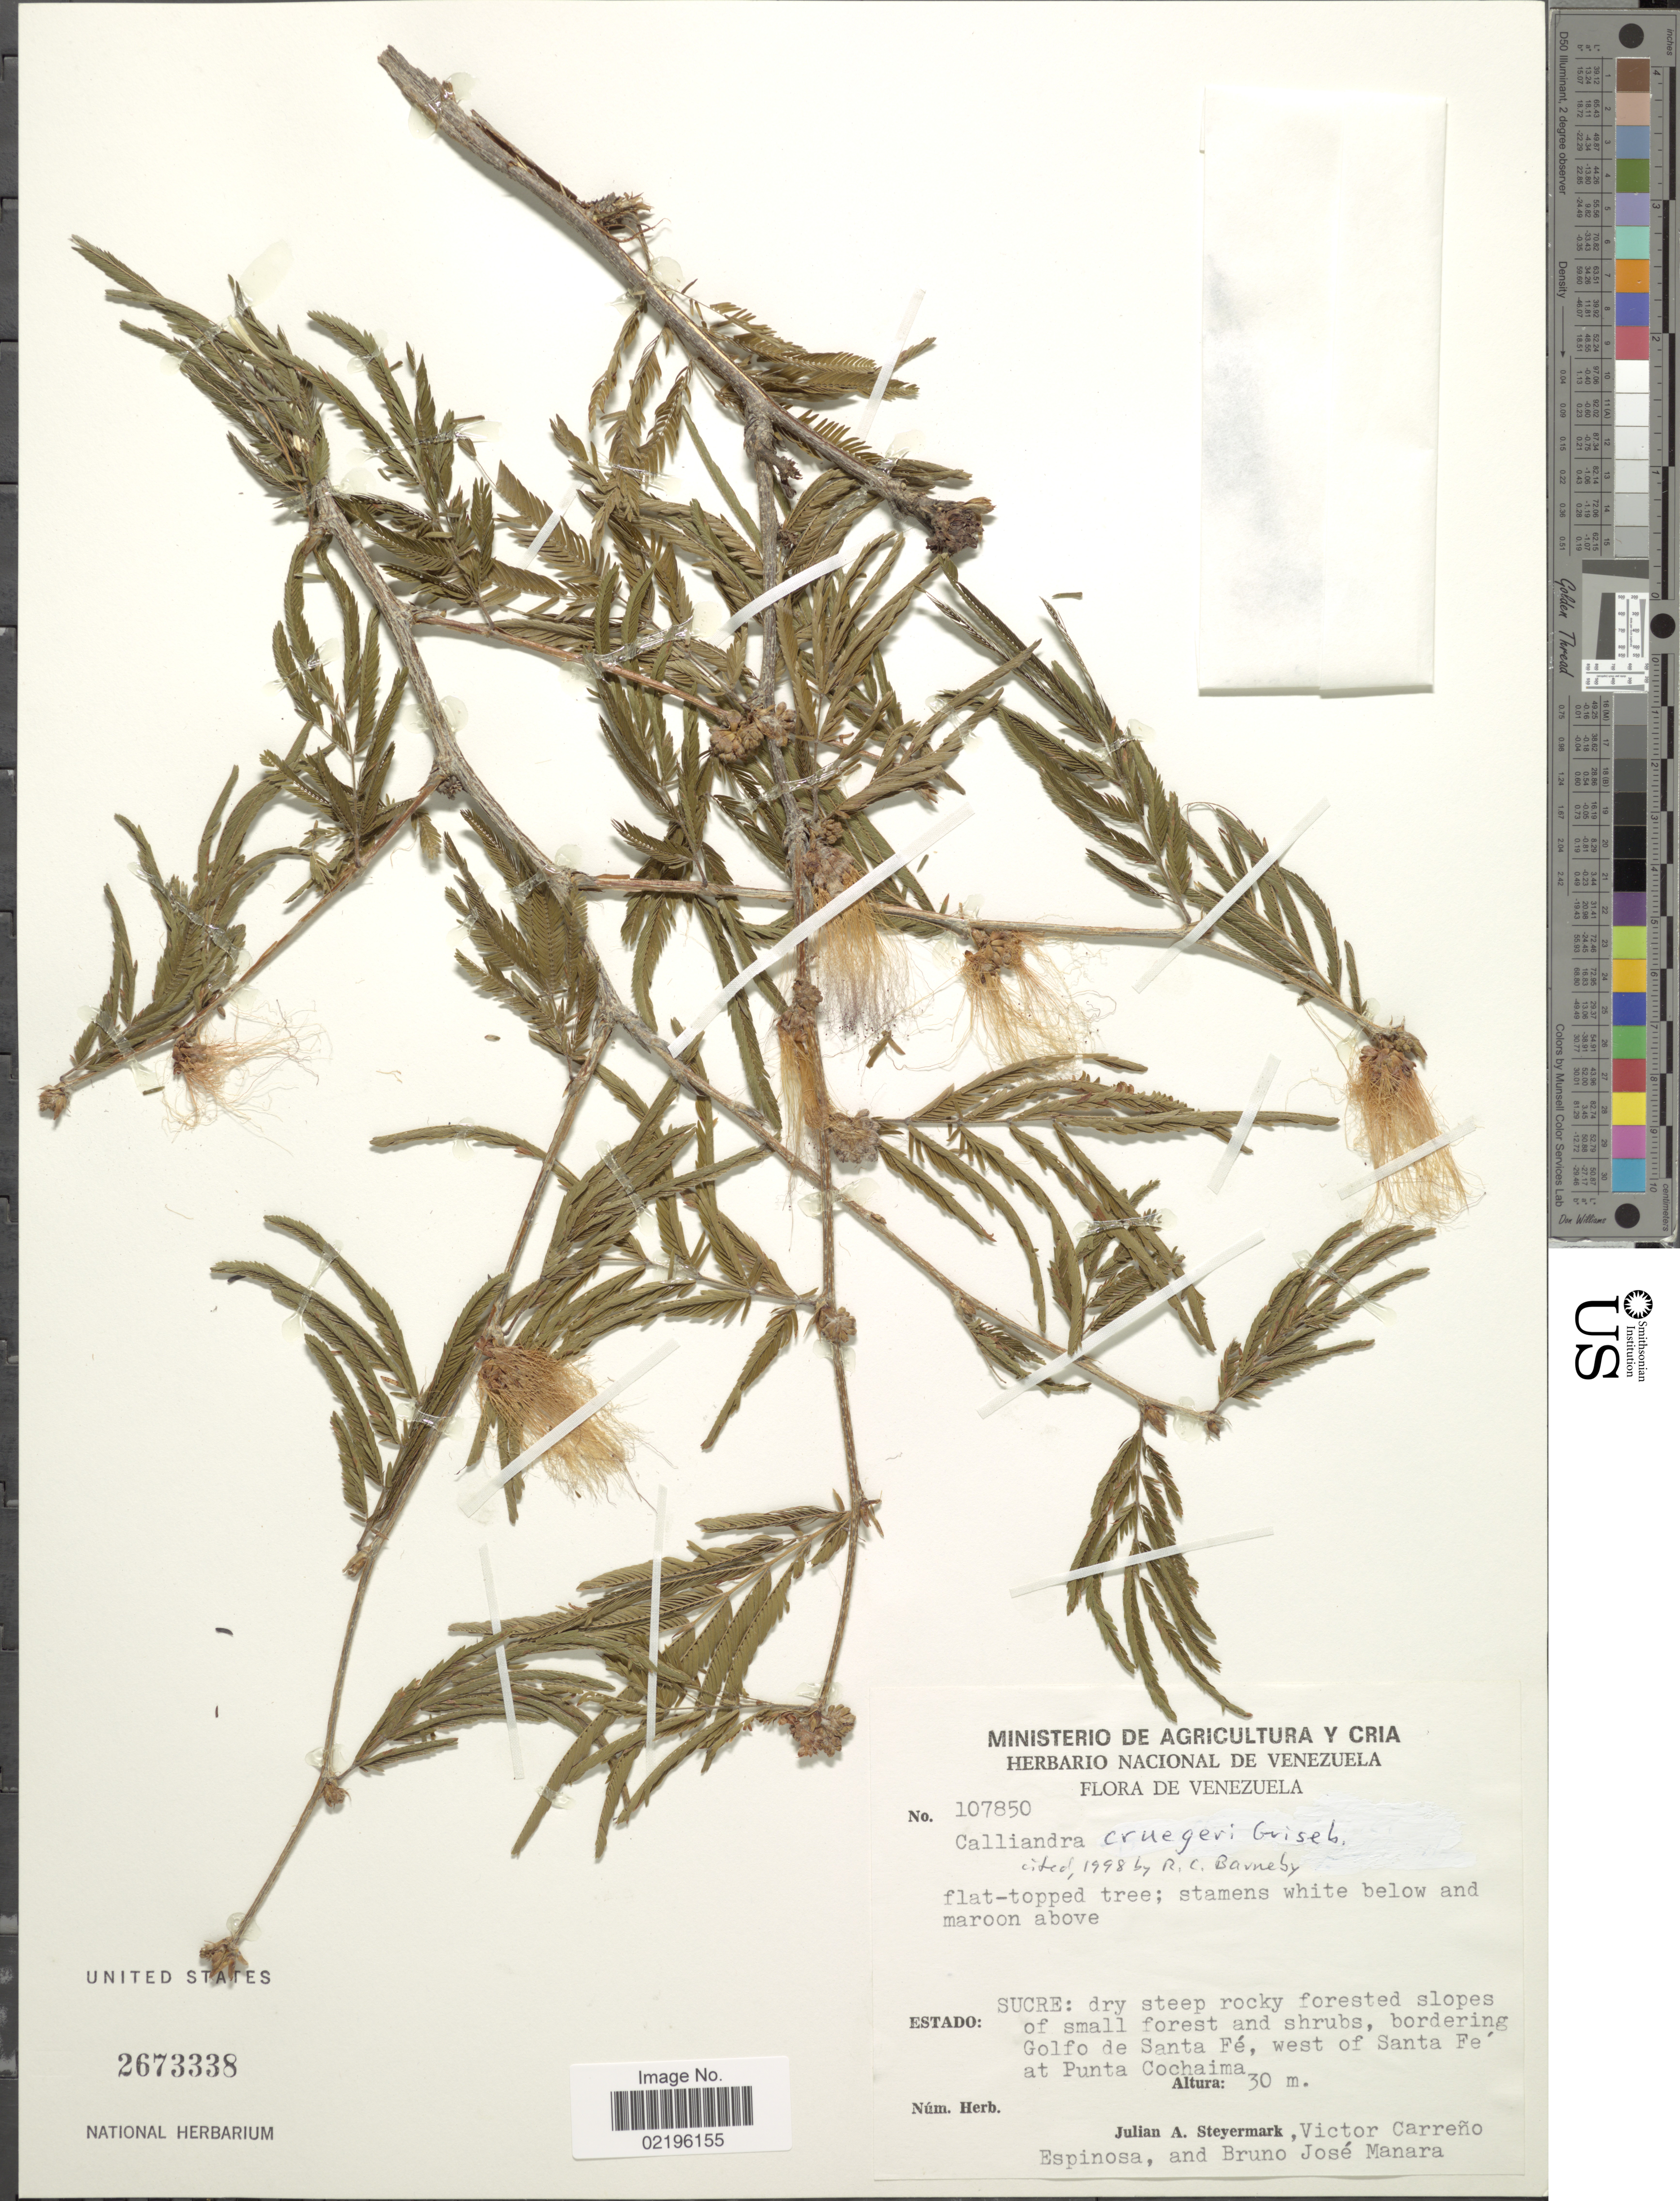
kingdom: Plantae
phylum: Tracheophyta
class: Magnoliopsida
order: Fabales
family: Fabaceae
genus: Calliandra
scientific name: Calliandra cruegeri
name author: Griseb.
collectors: J. Steyermark, V. Carreño E. & B. Manara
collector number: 107850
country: Venezuela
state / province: Sucre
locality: Estado Sucre: dry steep forested slopes of small forest and shrubs, bordering Golfo de Santa Fe, west of Santa Fe at Punta Cochaima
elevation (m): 30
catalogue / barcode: US 2673338